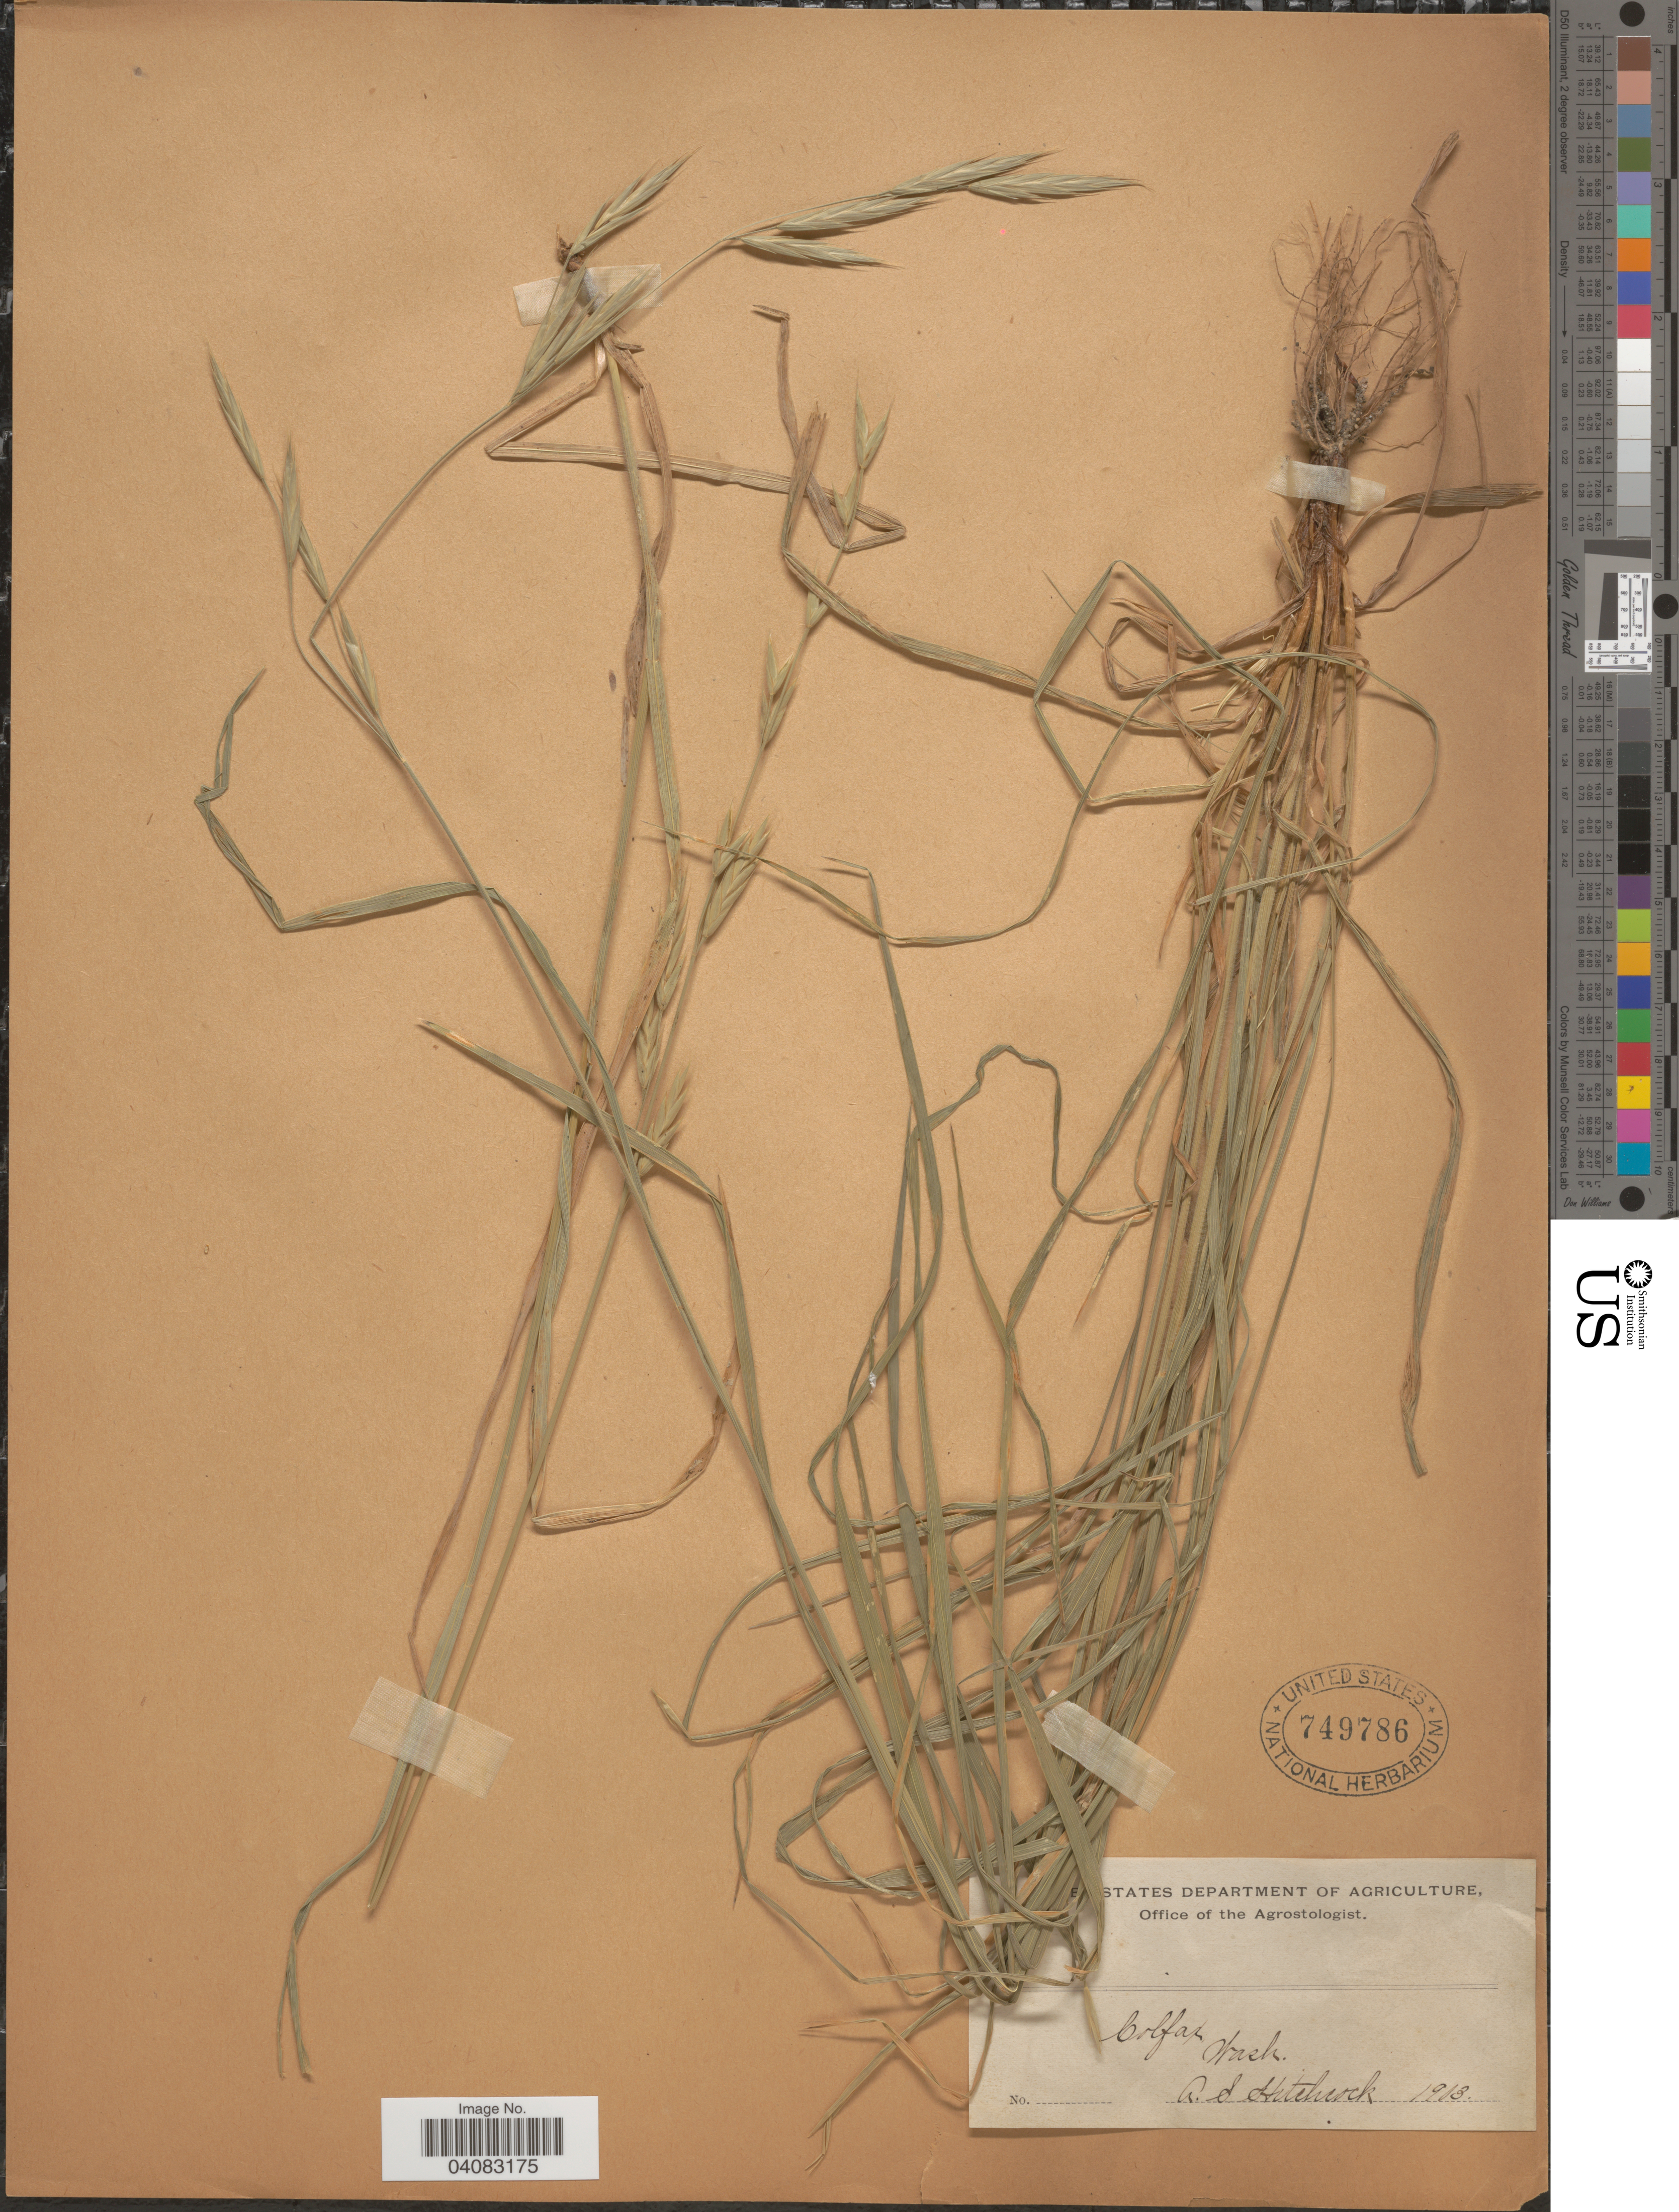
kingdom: Plantae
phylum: Tracheophyta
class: Liliopsida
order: Poales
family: Poaceae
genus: Bromus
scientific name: Bromus marginatus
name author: Nees ex Steud.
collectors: A. S. Hitchcock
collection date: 1903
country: United States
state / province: Washington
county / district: Whitman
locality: Colfax.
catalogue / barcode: US 749786